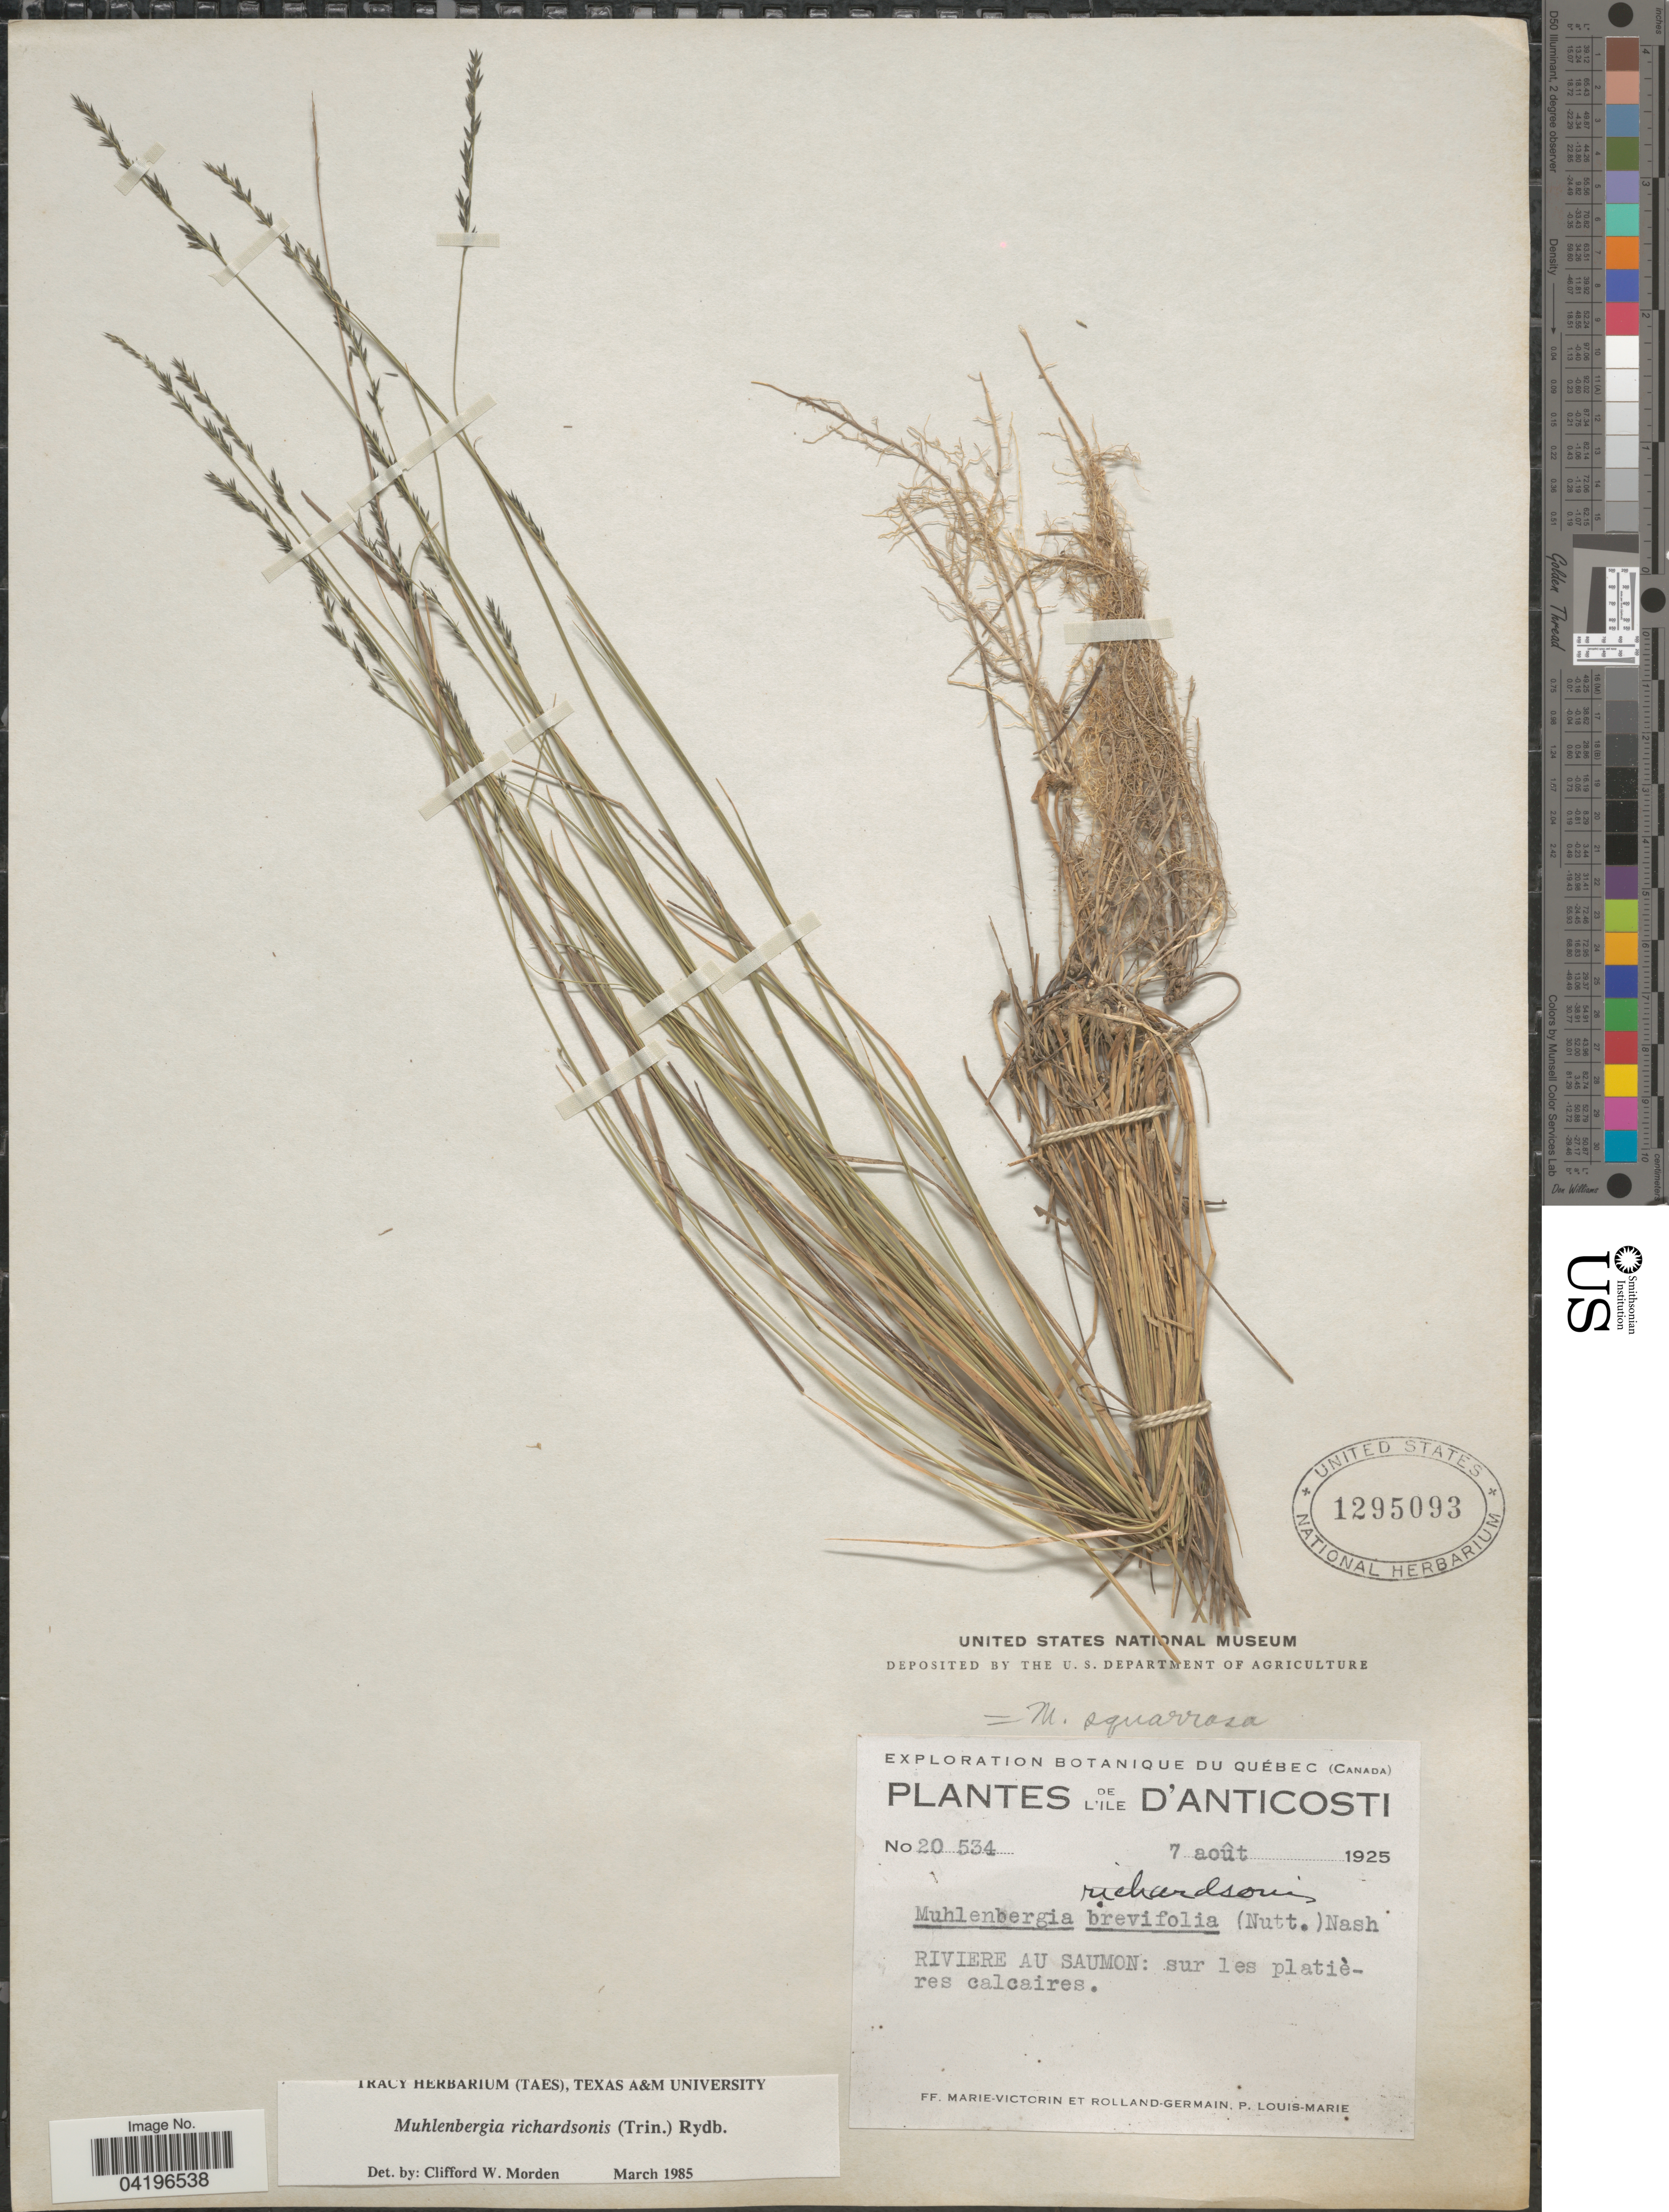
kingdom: Plantae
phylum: Tracheophyta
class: Liliopsida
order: Poales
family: Poaceae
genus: Muhlenbergia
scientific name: Muhlenbergia richardsonis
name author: (Trin.) Rydb.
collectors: F. Marie-Victorin, Rolland-Germain & L.-M. LaLonde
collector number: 20534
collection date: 1925-08-07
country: Canada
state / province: Quebec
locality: Exploration Botanique du Québec (Canada). Ile d'Anticosti. Riviere au Saumon.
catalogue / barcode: US 1295093